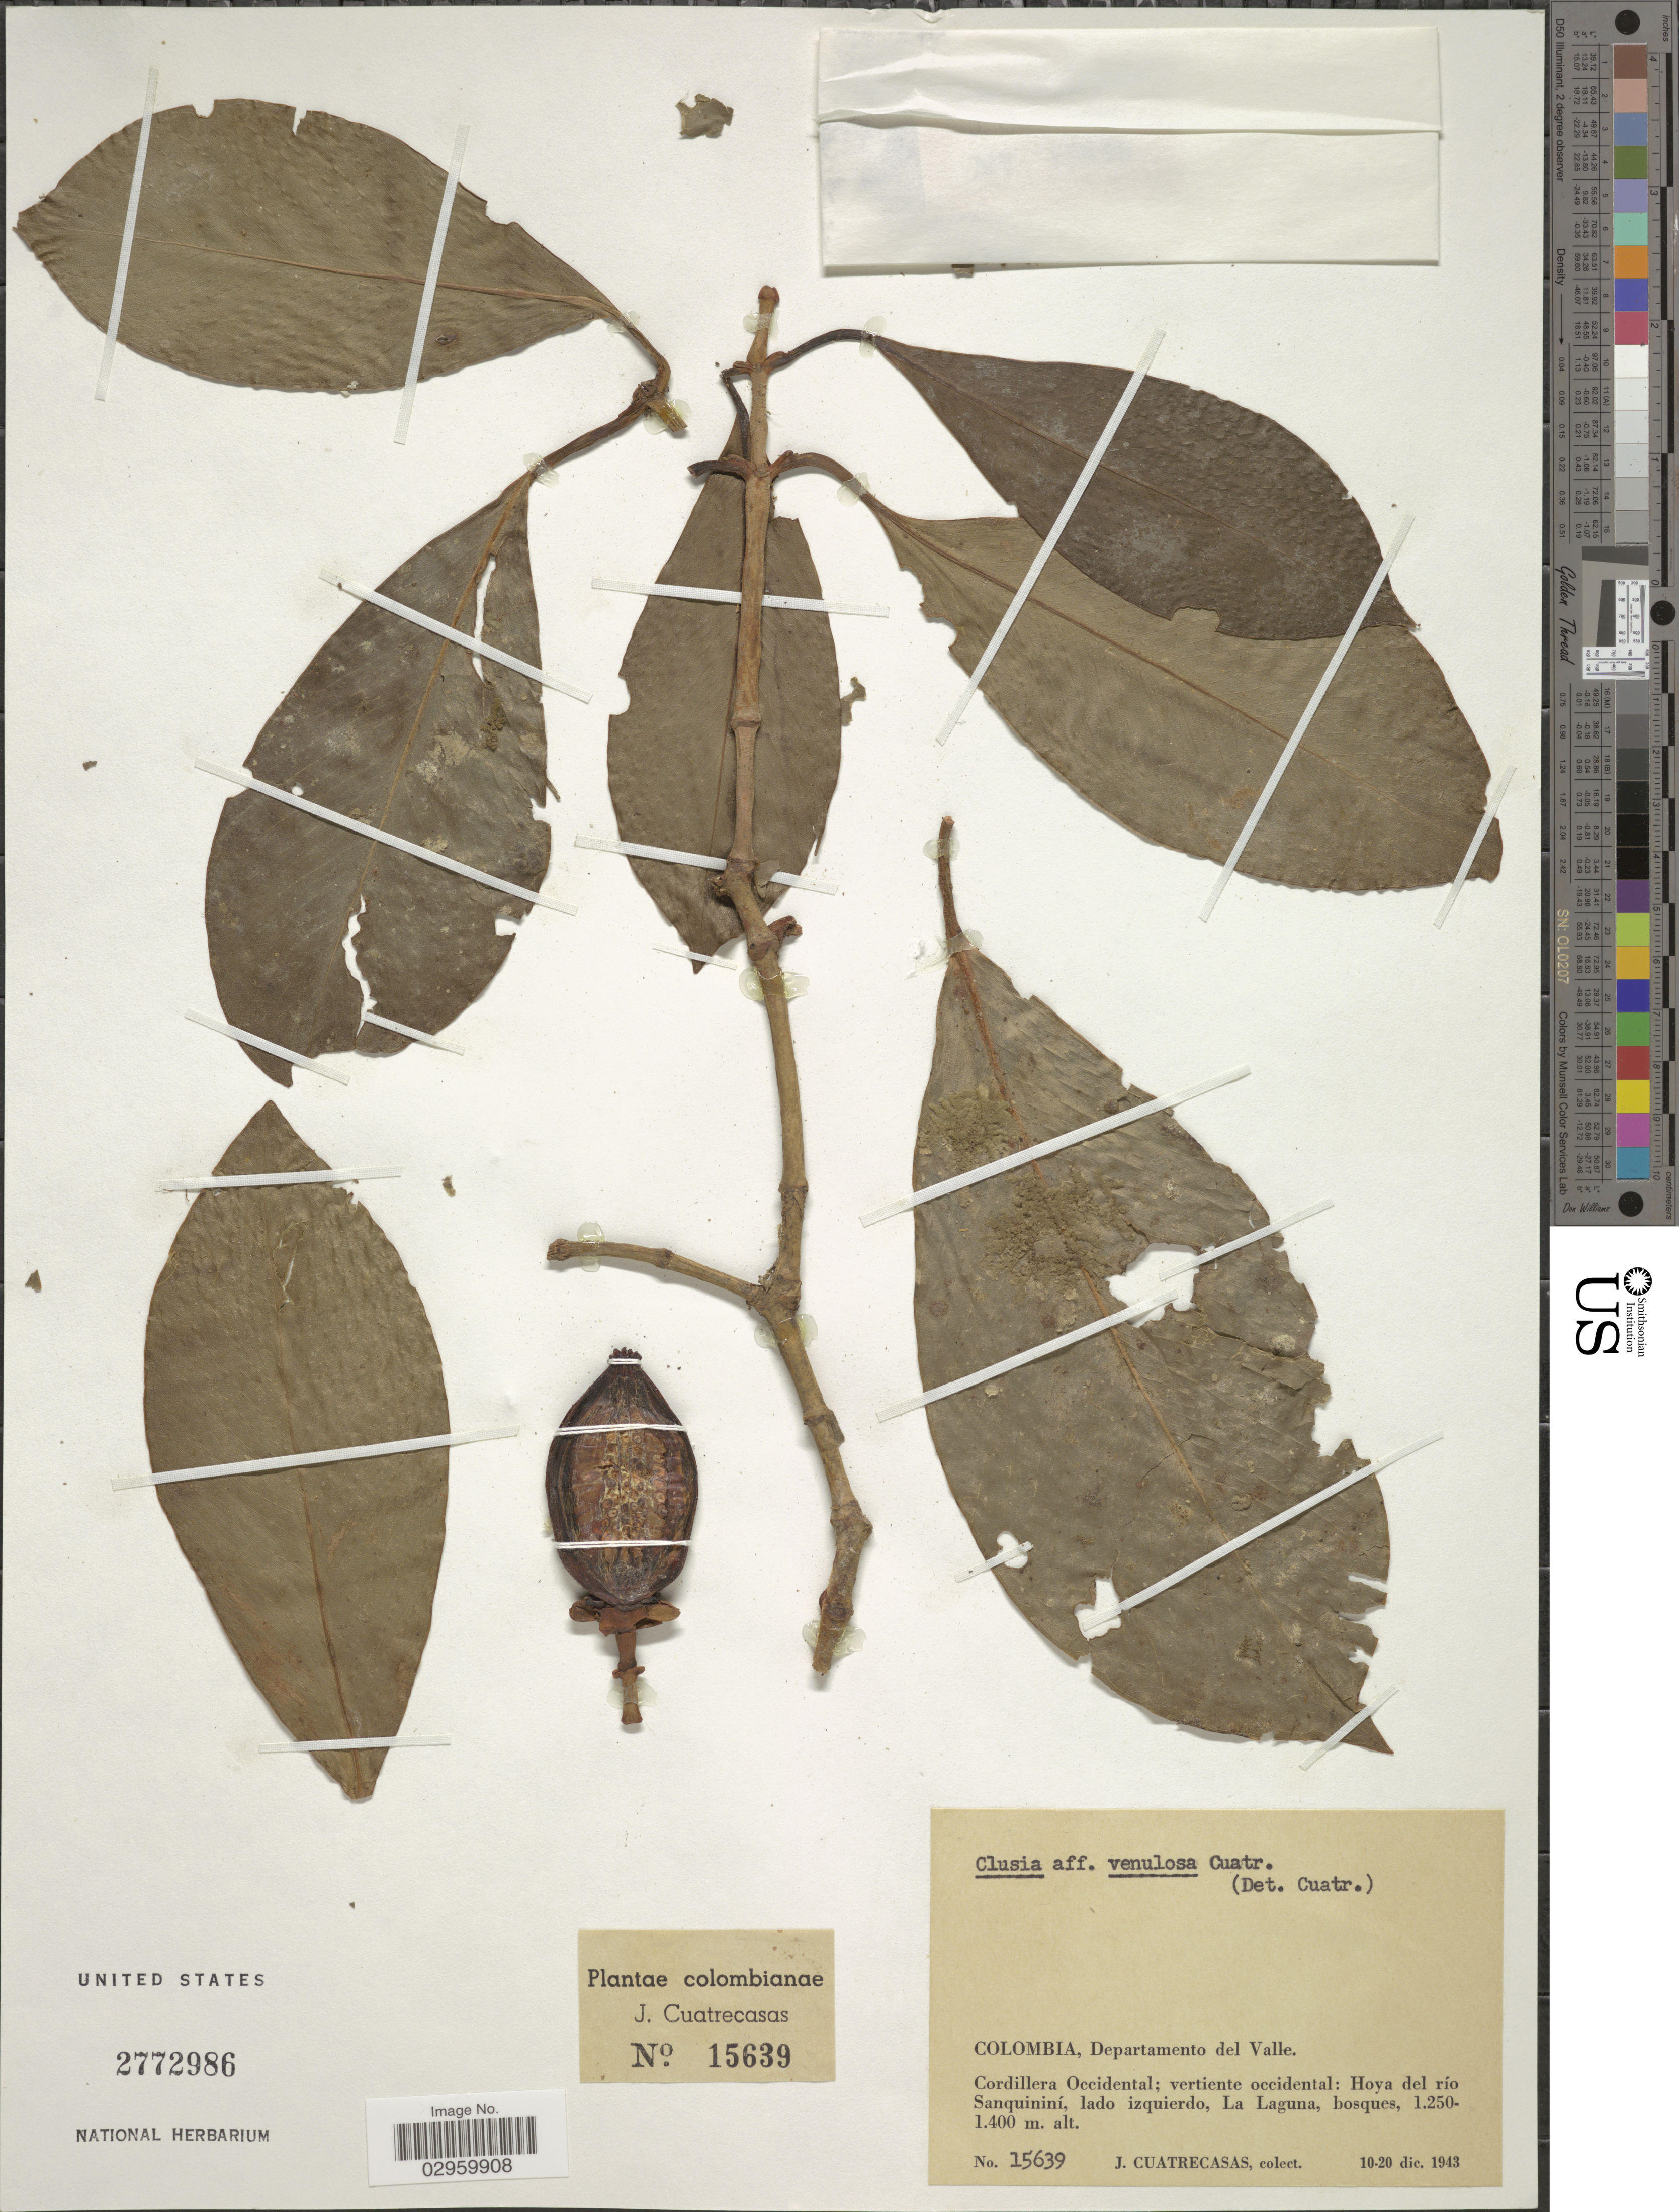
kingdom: Plantae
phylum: Tracheophyta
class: Magnoliopsida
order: Malpighiales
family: Clusiaceae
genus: Clusia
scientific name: Clusia venulosa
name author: Cuatrec.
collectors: J. Cuatrecasas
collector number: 15639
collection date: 1943-12-10/1943-12-20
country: Colombia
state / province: Valle del Cauca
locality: Departamento del Valle, Cordillera Occidental; vertiente occidental: Hoya del río Sanquininí, lado izquierdo, La Laguna.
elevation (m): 1250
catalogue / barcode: US 2772986